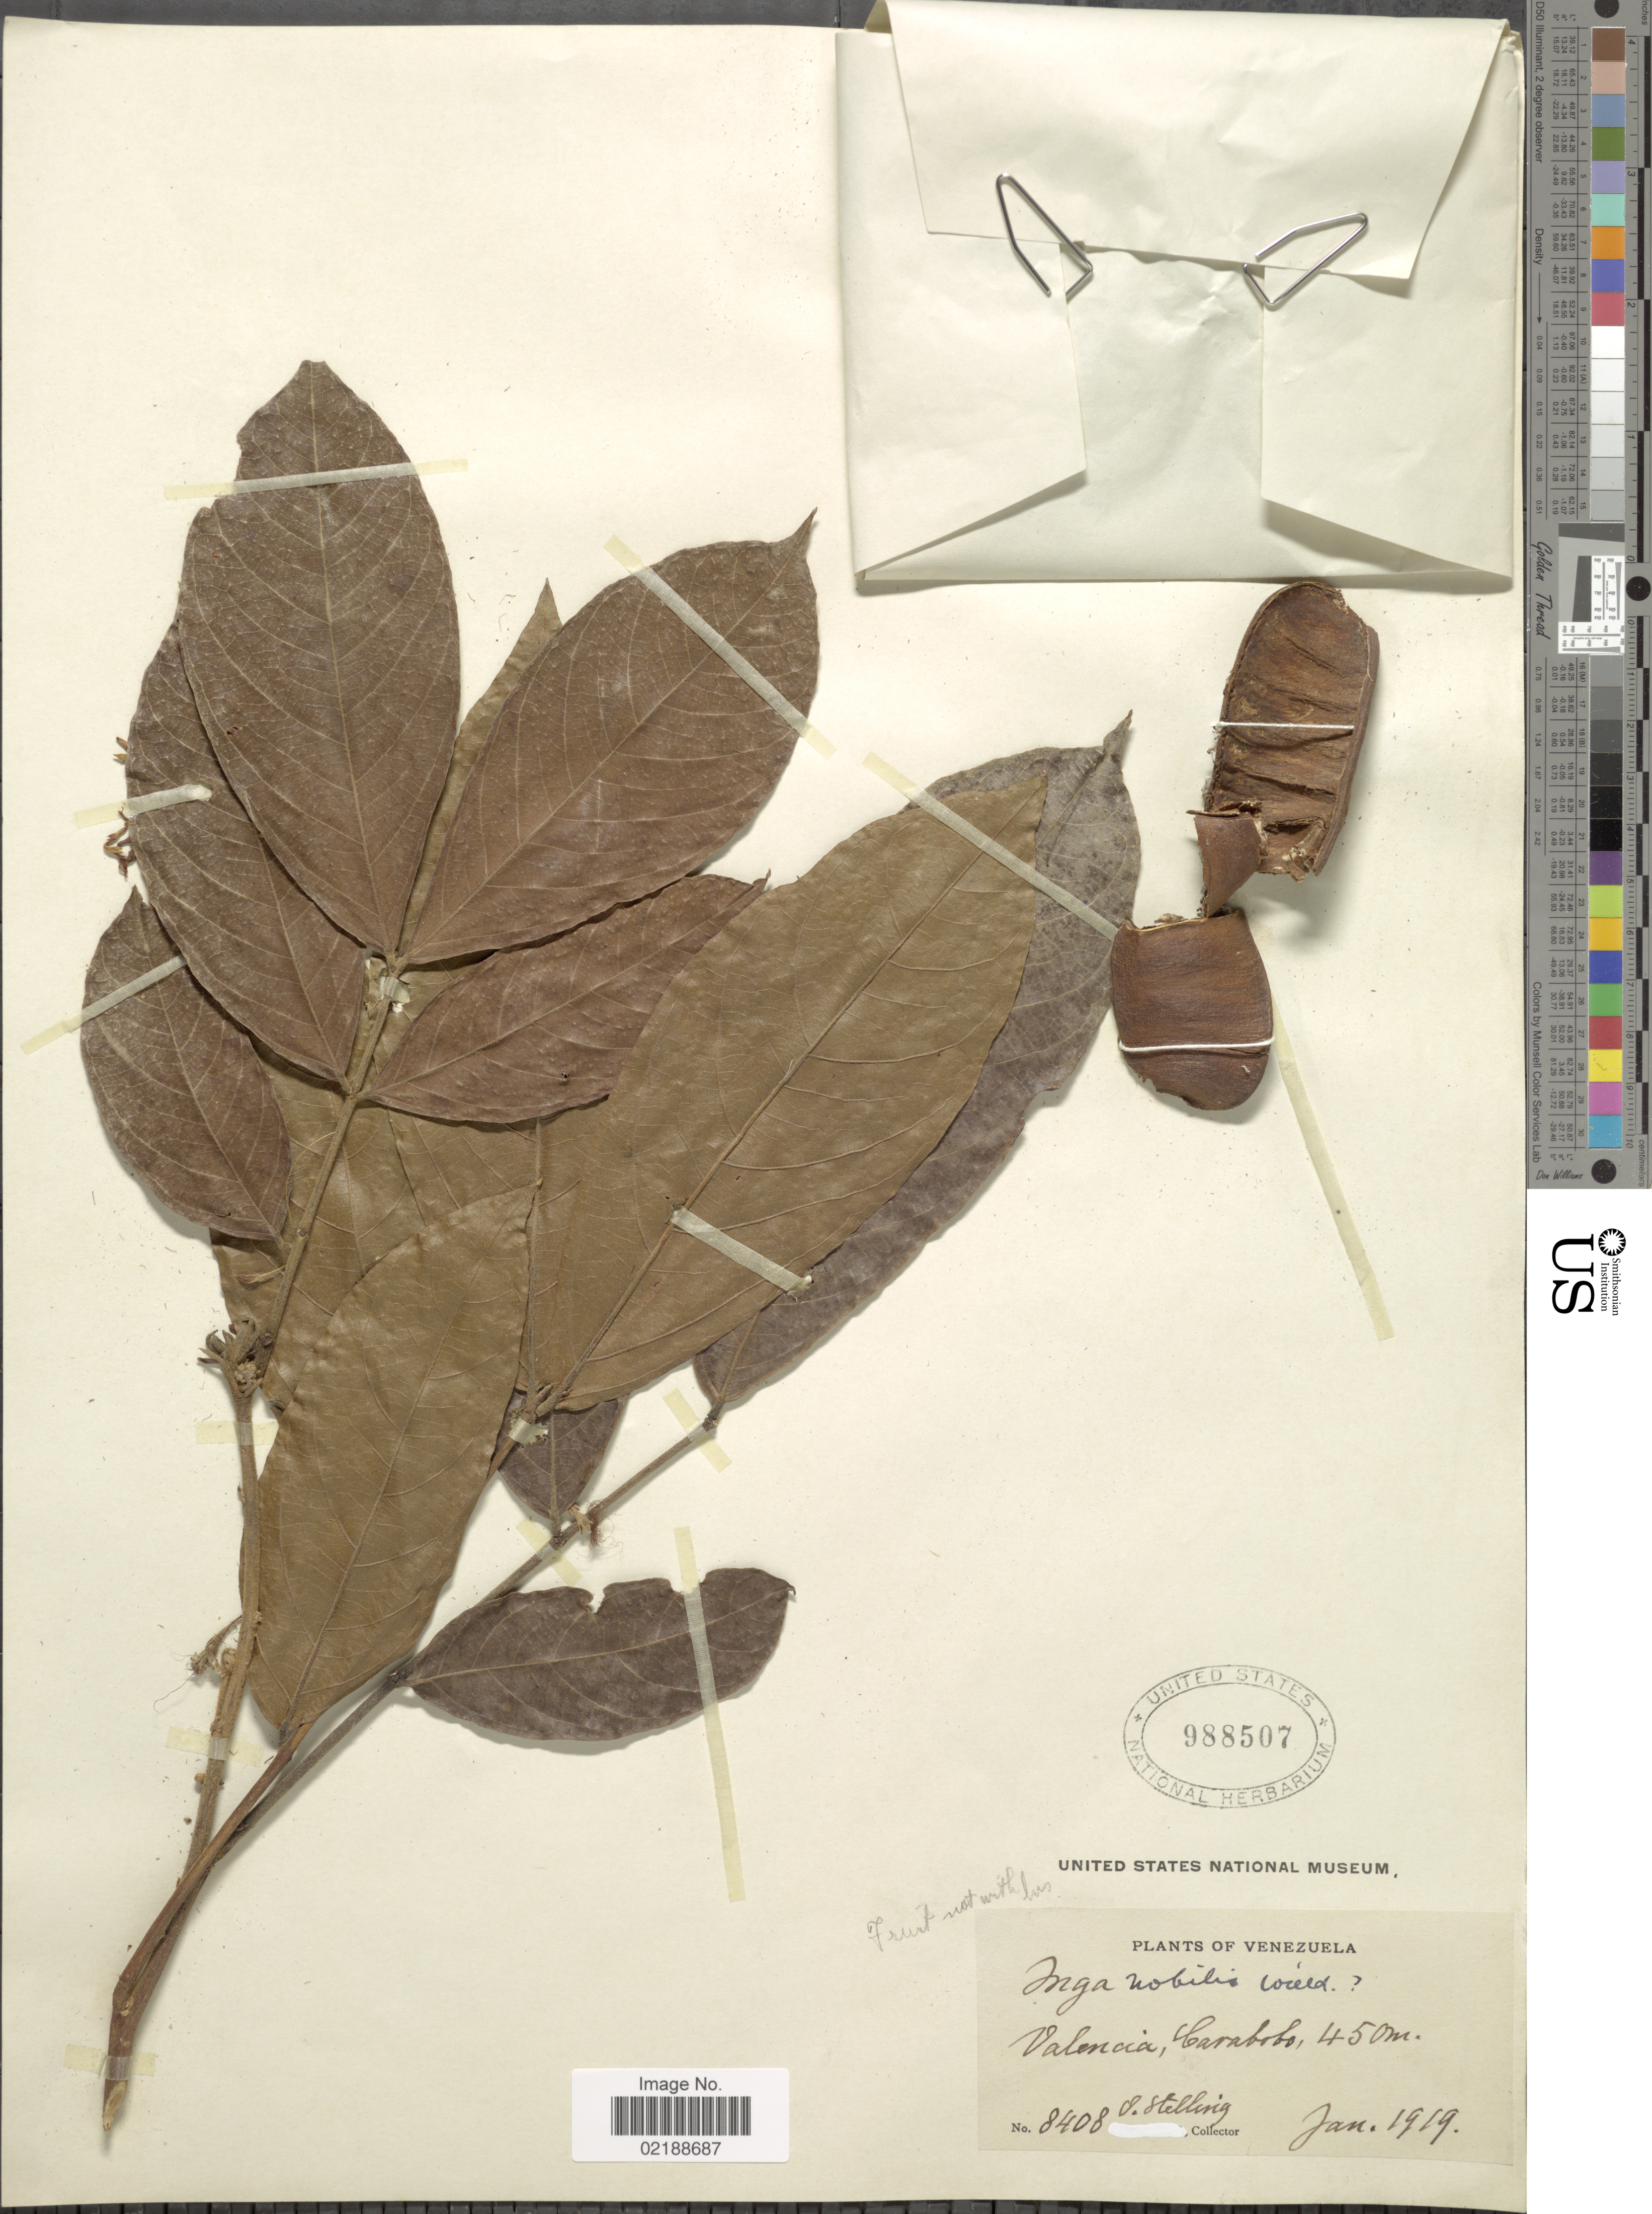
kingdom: Plantae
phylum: Tracheophyta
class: Magnoliopsida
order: Fabales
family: Fabaceae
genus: Inga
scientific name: Inga nobilis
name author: Willd.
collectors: J. Stelling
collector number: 8408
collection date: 1919-01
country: Venezuela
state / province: Carabobo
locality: Valencia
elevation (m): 450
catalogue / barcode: US 988507